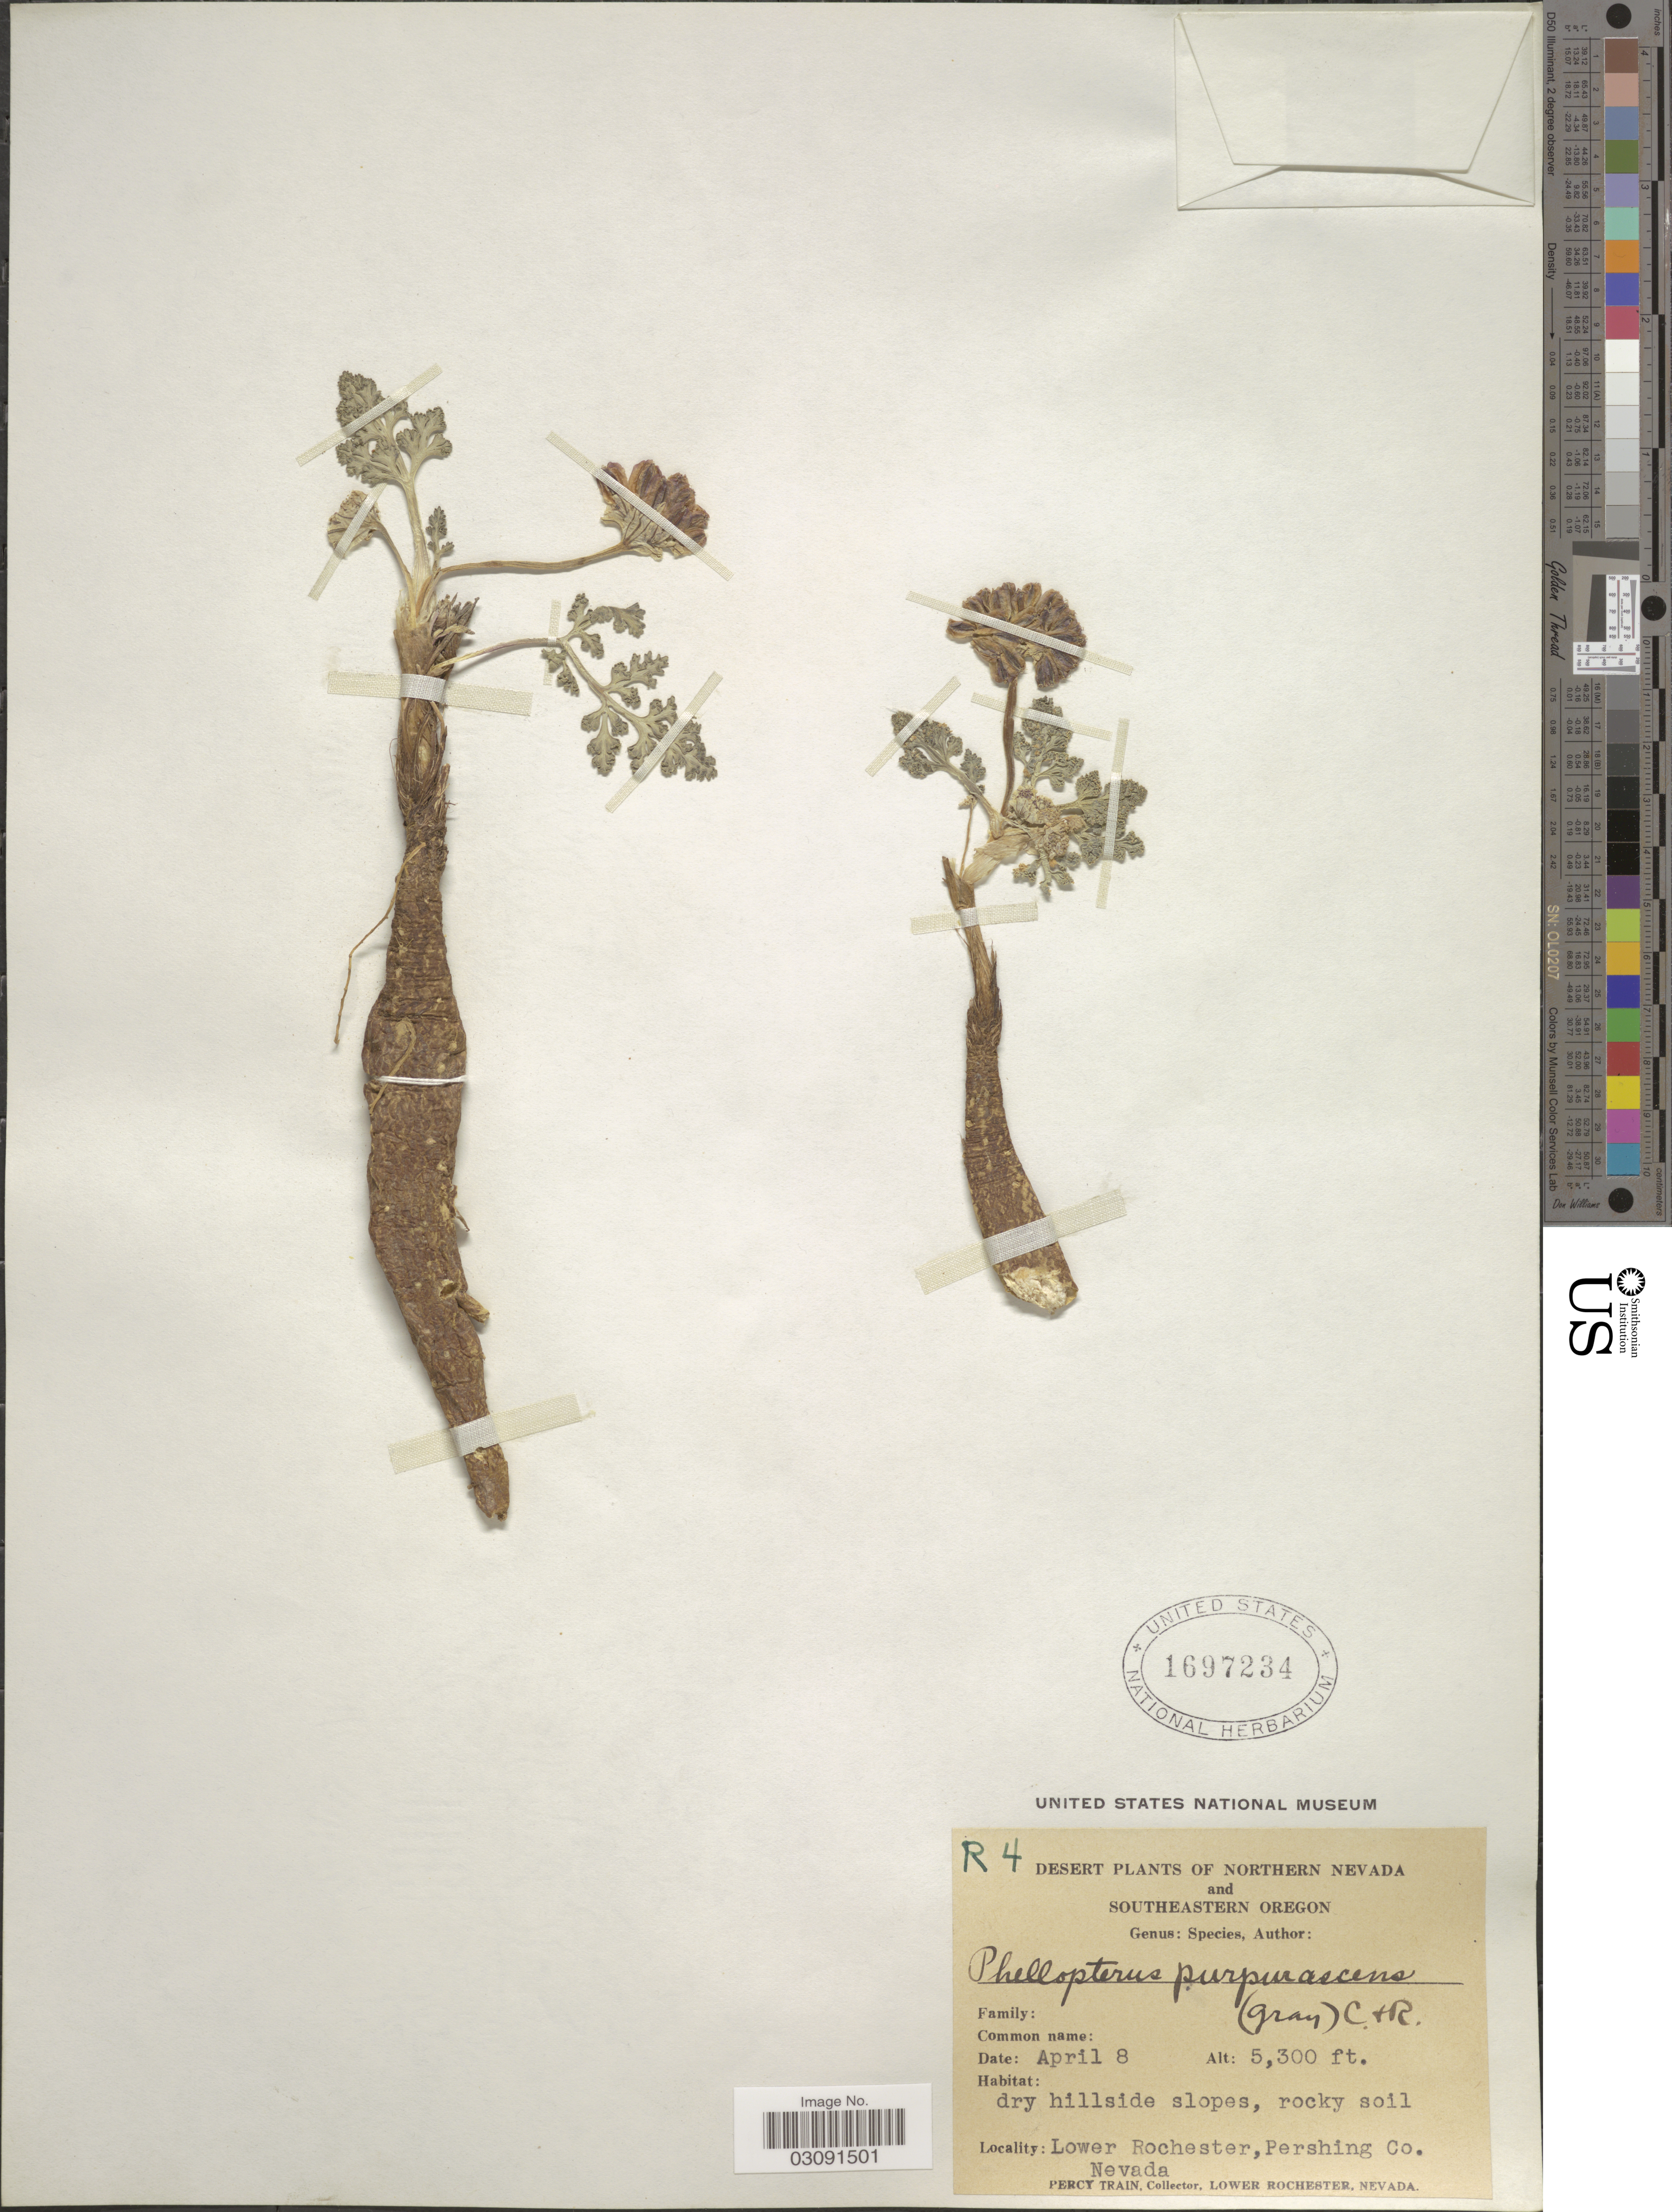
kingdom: Plantae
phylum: Tracheophyta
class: Magnoliopsida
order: Apiales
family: Apiaceae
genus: Cymopterus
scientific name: Cymopterus purpurascens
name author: (A. Gray) M.E. Jones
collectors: P. Train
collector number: R4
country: United States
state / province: Oregon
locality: Northern Nevada, Lower Rochester, Pershing Co.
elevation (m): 1615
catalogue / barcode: US 1697234